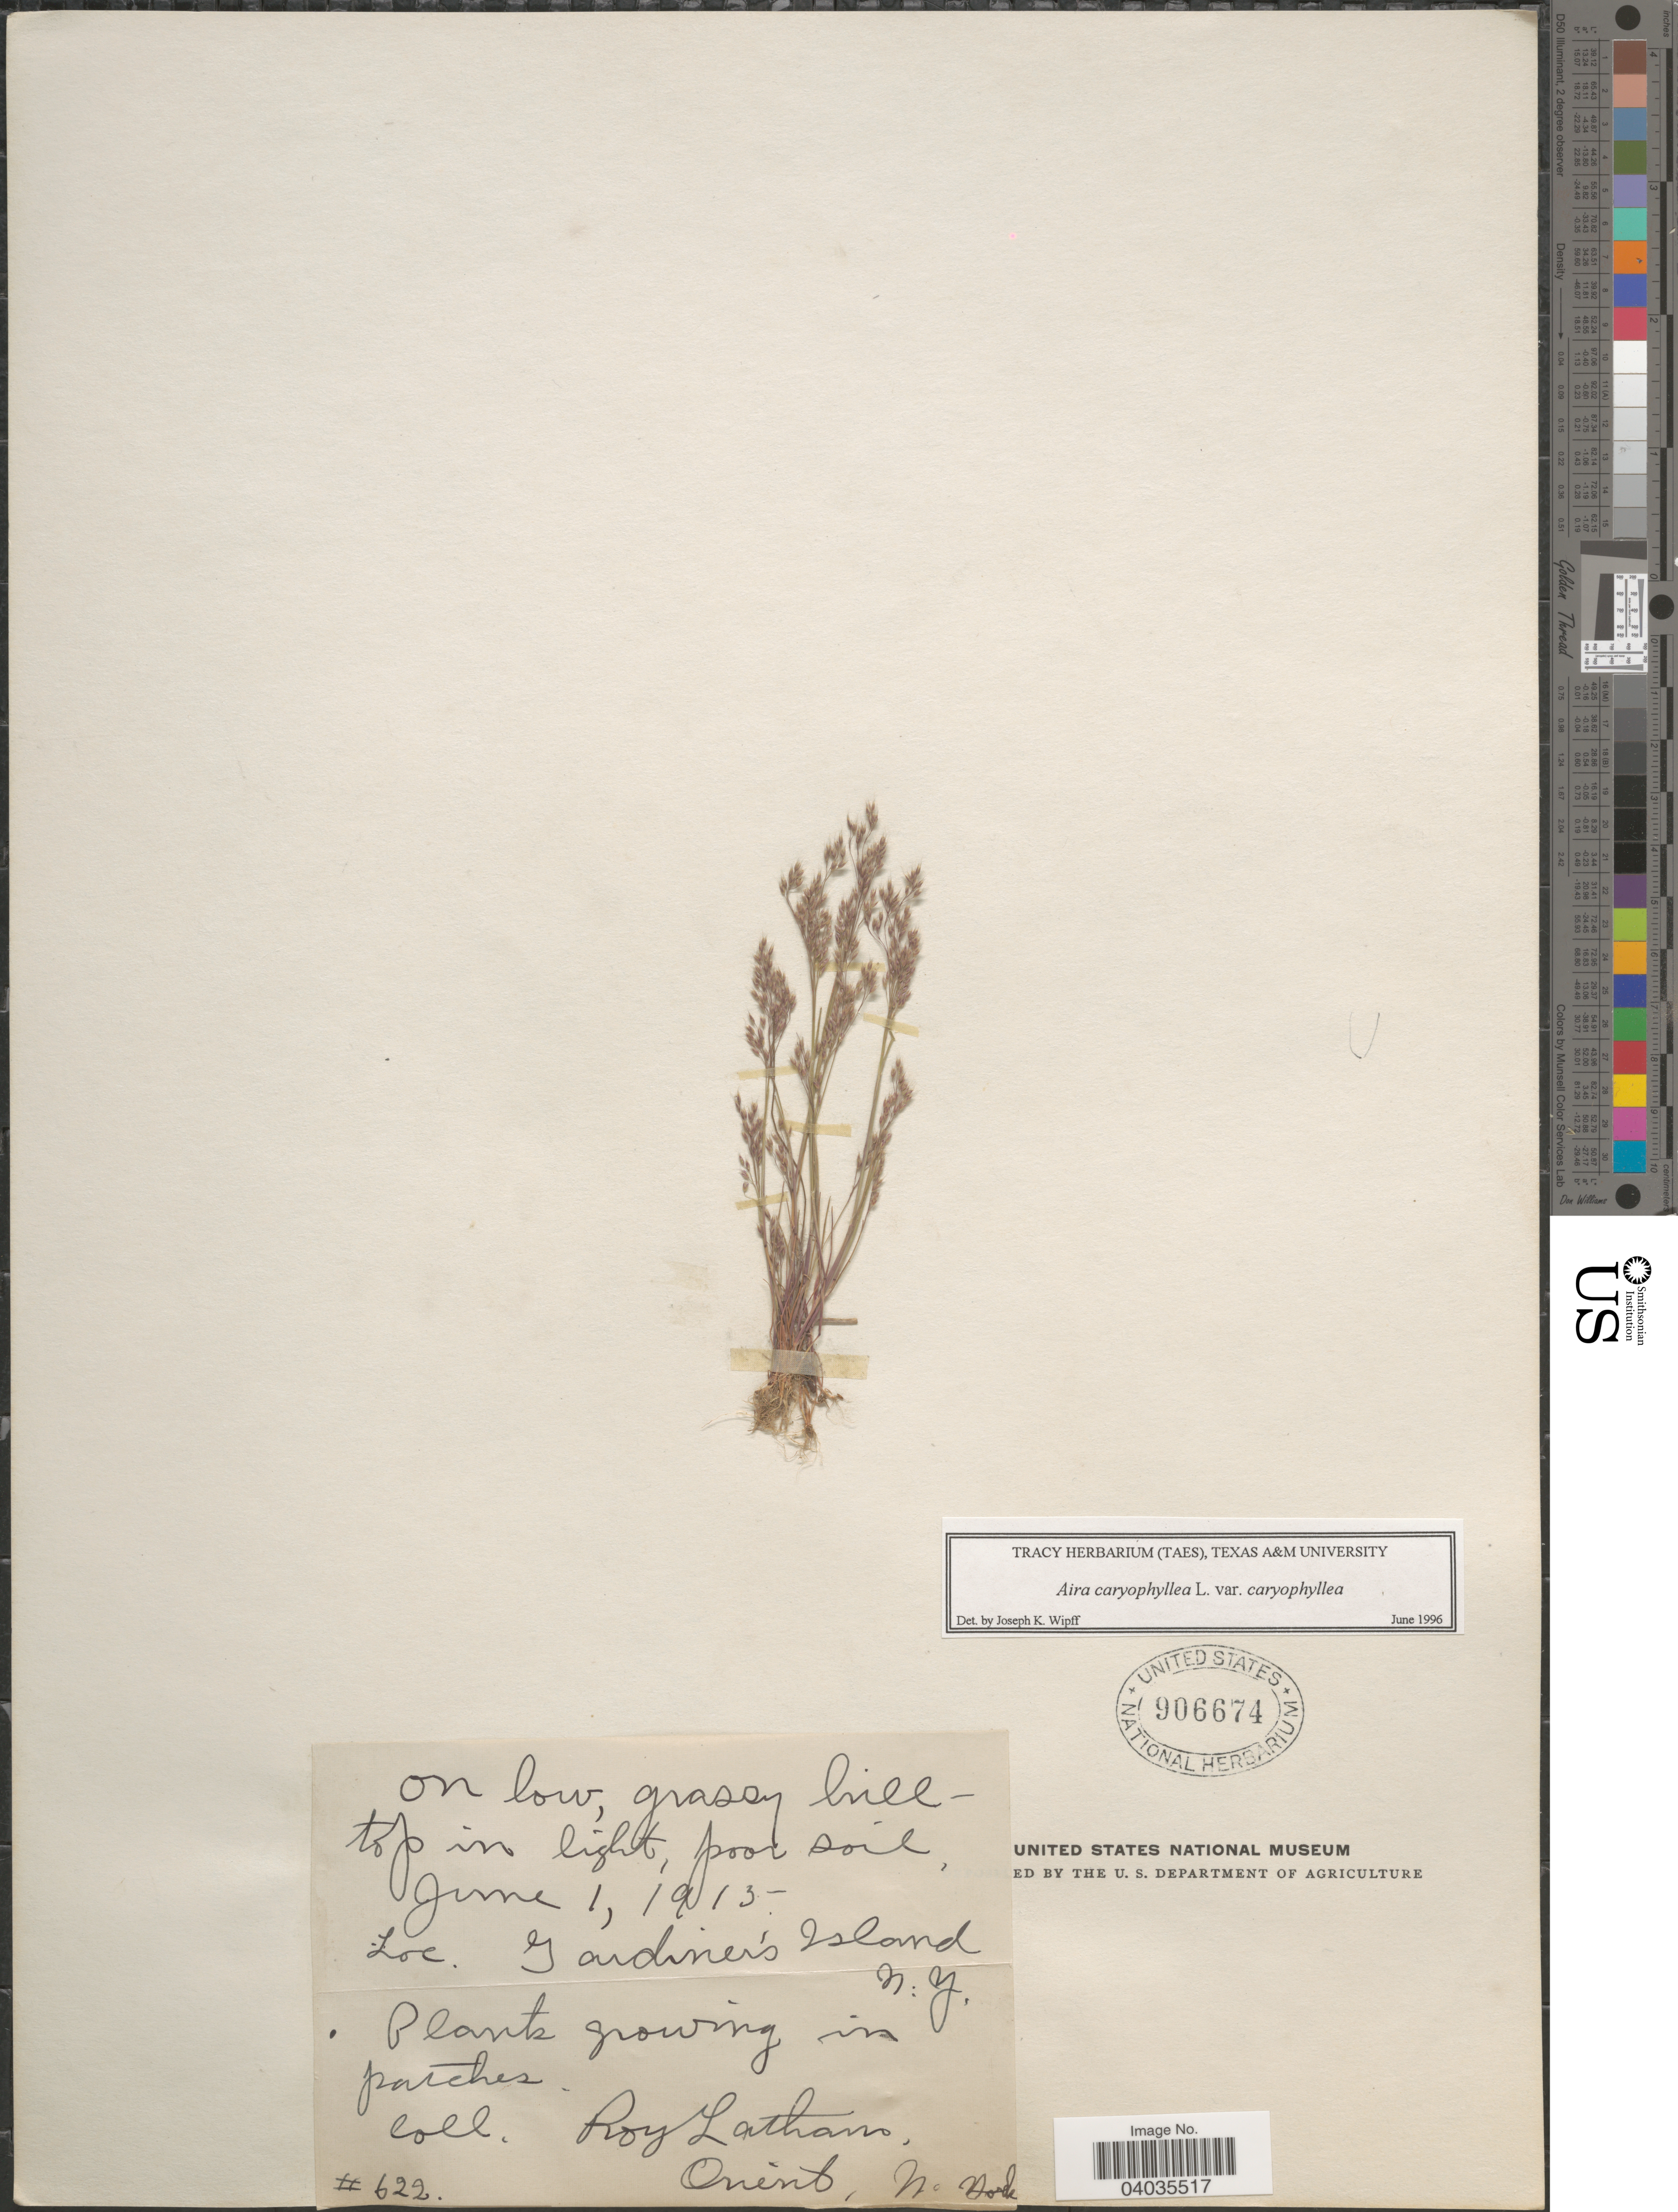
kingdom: Plantae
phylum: Tracheophyta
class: Liliopsida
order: Poales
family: Poaceae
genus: Aira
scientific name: Aira caryophyllea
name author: L.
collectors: R. Latham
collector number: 622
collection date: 1915-06-01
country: United States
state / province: New York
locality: Gardiner's Island.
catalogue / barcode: US 906674